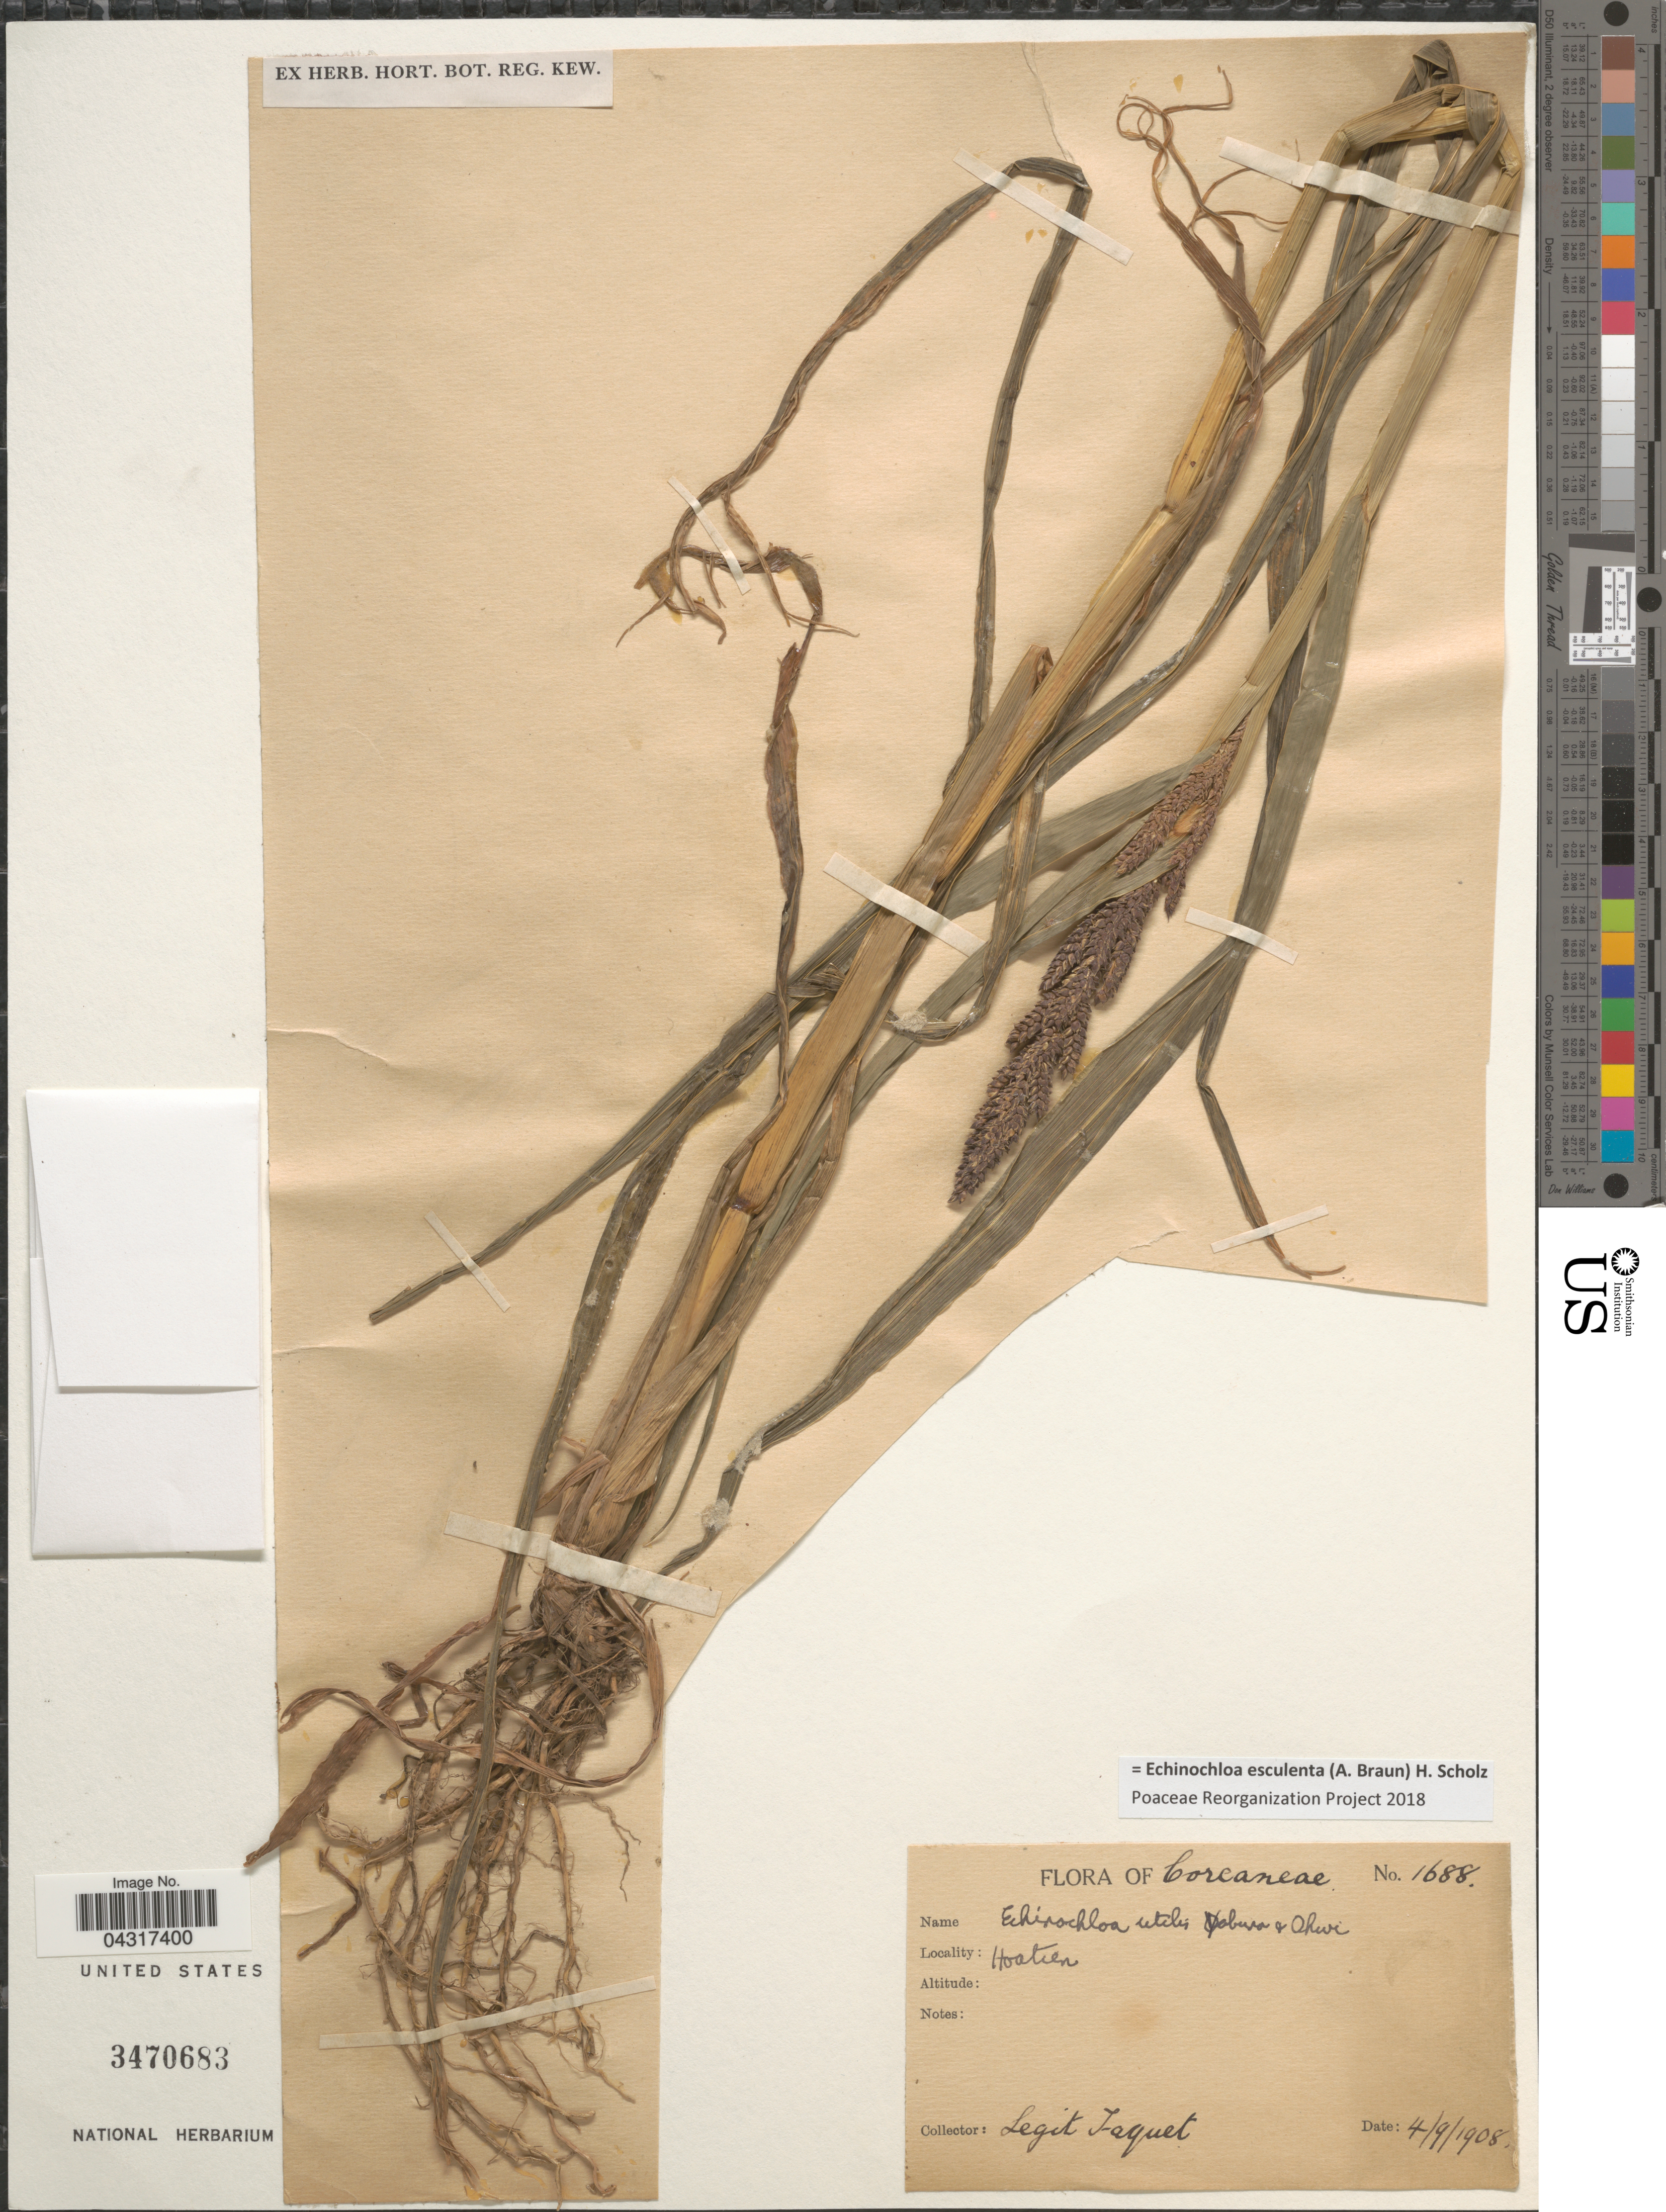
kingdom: Plantae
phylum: Tracheophyta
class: Liliopsida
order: Poales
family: Poaceae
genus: Echinochloa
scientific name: Echinochloa esculenta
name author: (A. Braun) H. Scholz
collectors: Taquet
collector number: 1688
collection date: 1908-09-04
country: South Korea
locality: Coreaneae. Hoatien.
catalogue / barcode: US 3470683